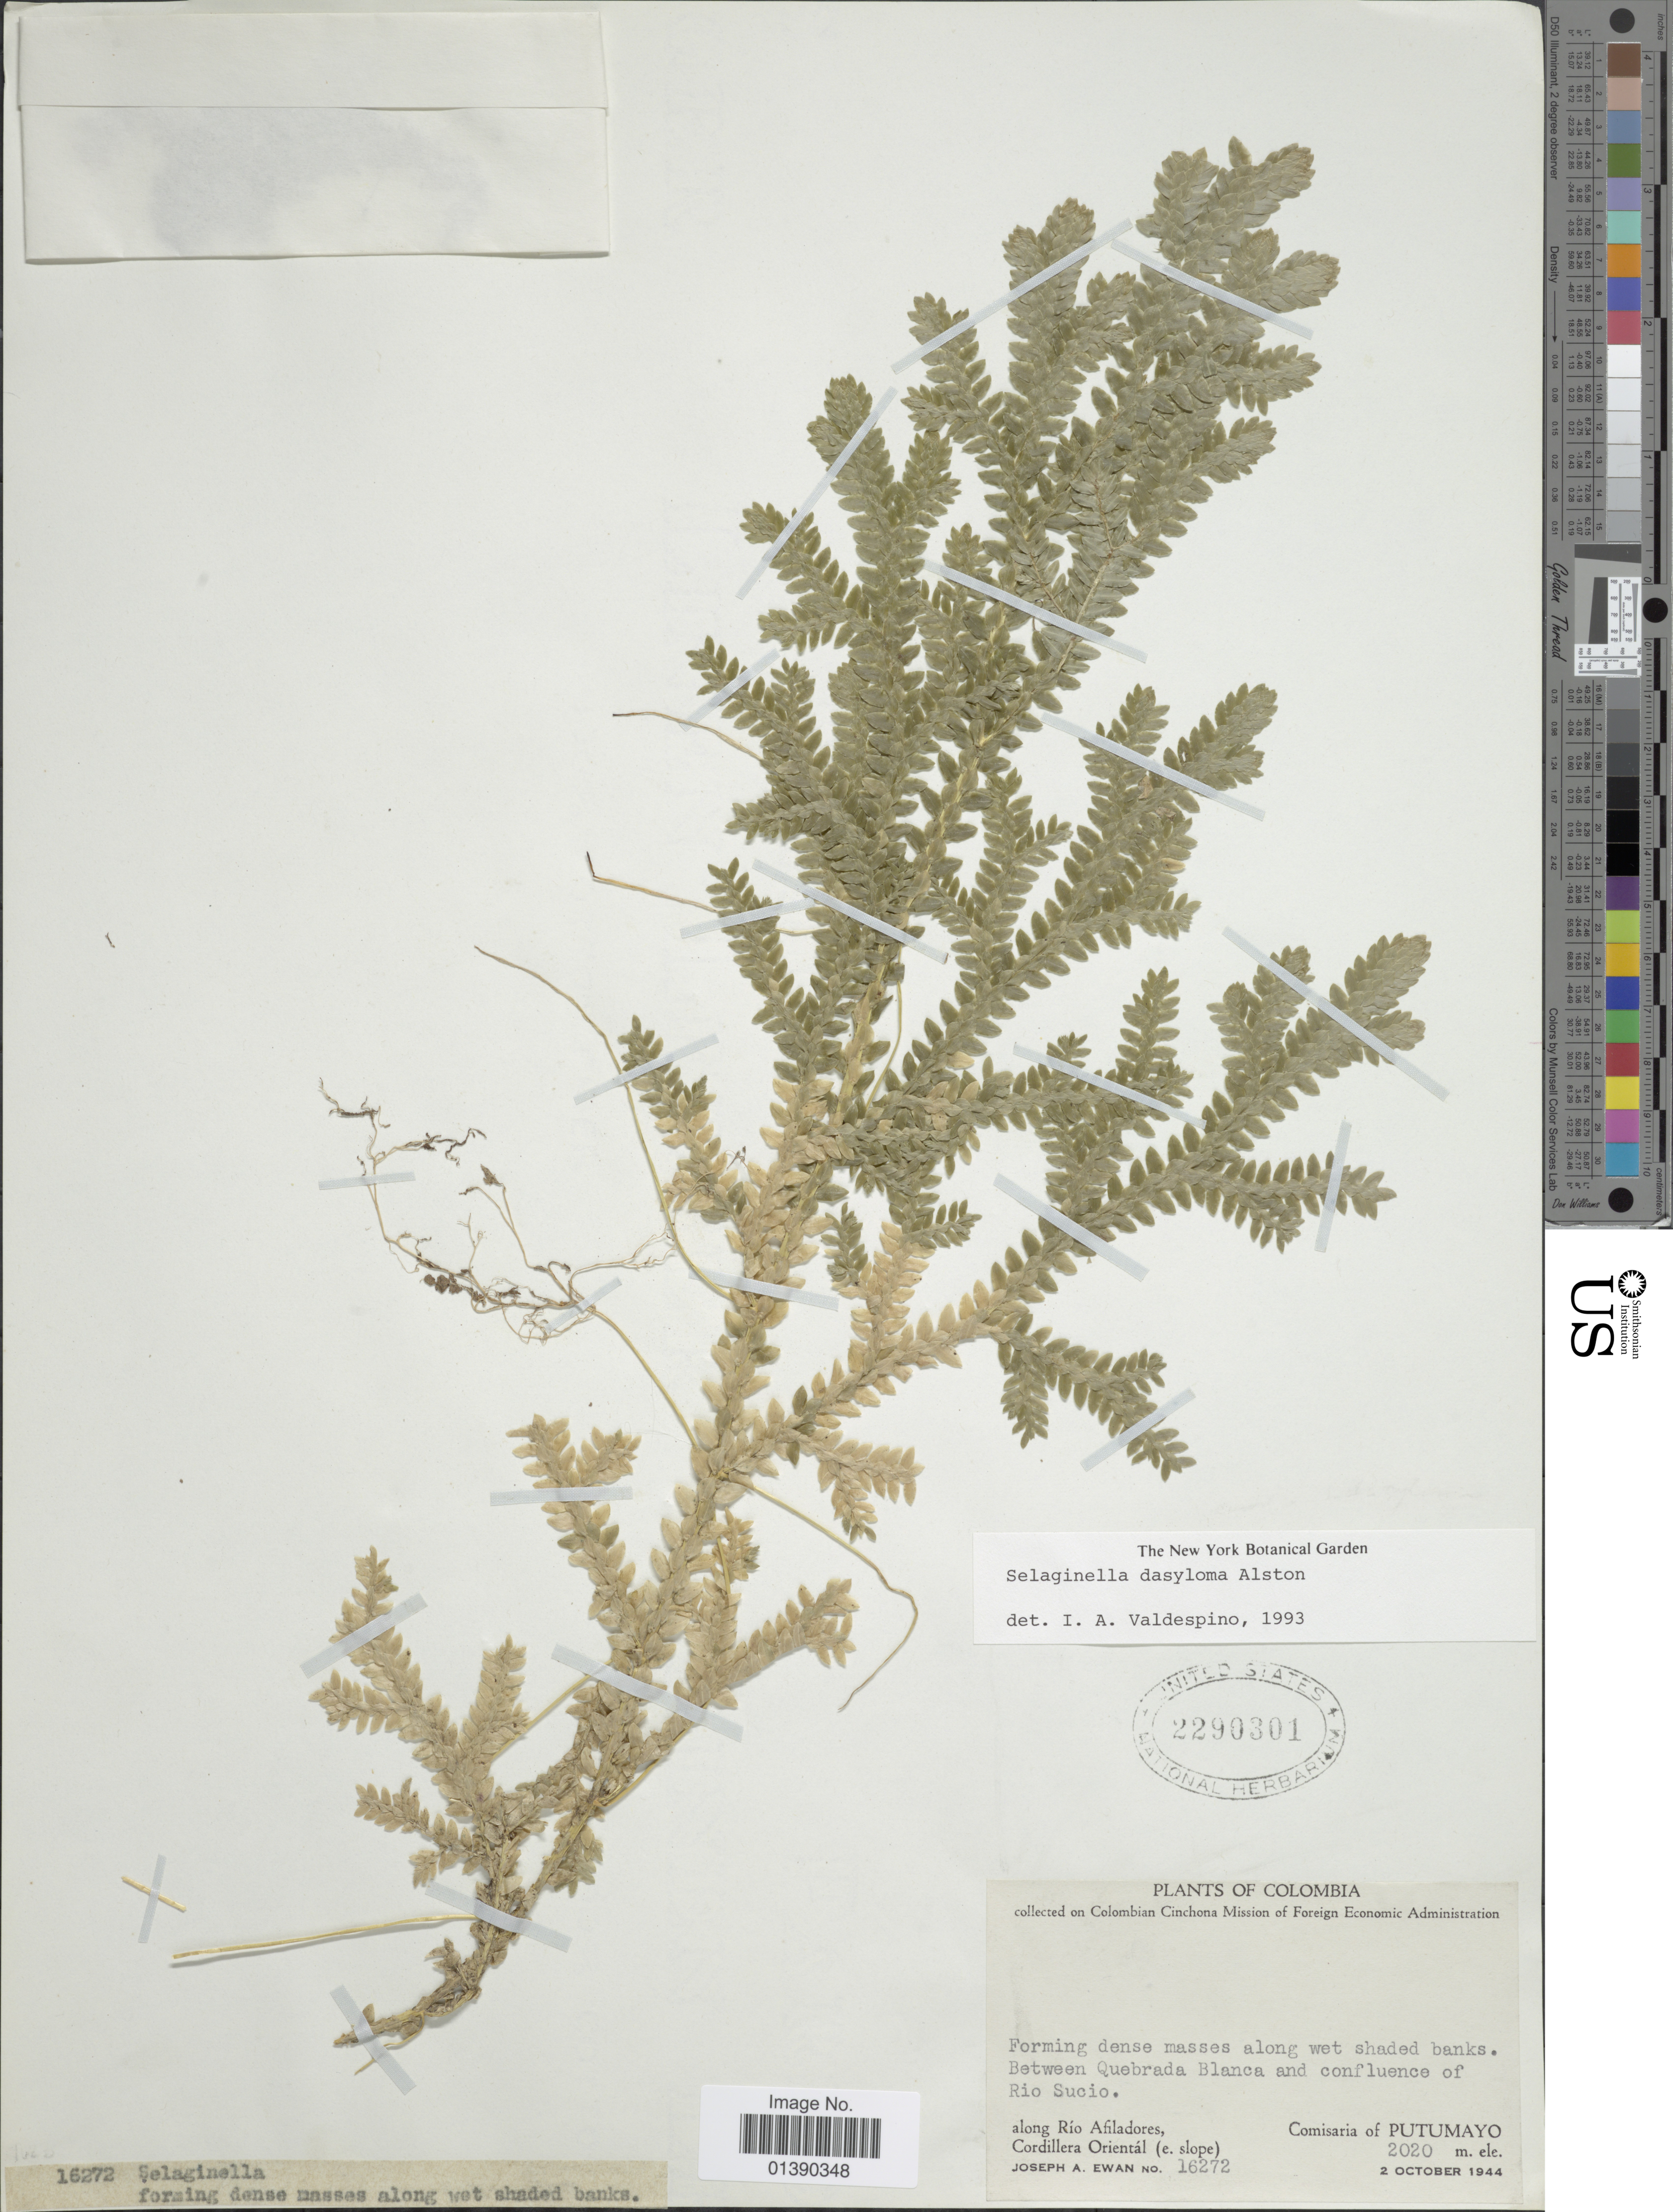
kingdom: Plantae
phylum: Tracheophyta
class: Lycopodiopsida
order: Selaginellales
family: Selaginellaceae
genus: Selaginella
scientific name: Selaginella dasyloma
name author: Alston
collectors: J. A. Ewan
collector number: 16272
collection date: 1944-10-02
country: Colombia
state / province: Putumayo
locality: Between Quebrada Blanca and confluence of Rio Sucio. along Rio Afiladores, Cordillera Orientál (e.slope)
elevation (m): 2020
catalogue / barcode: US 2290301